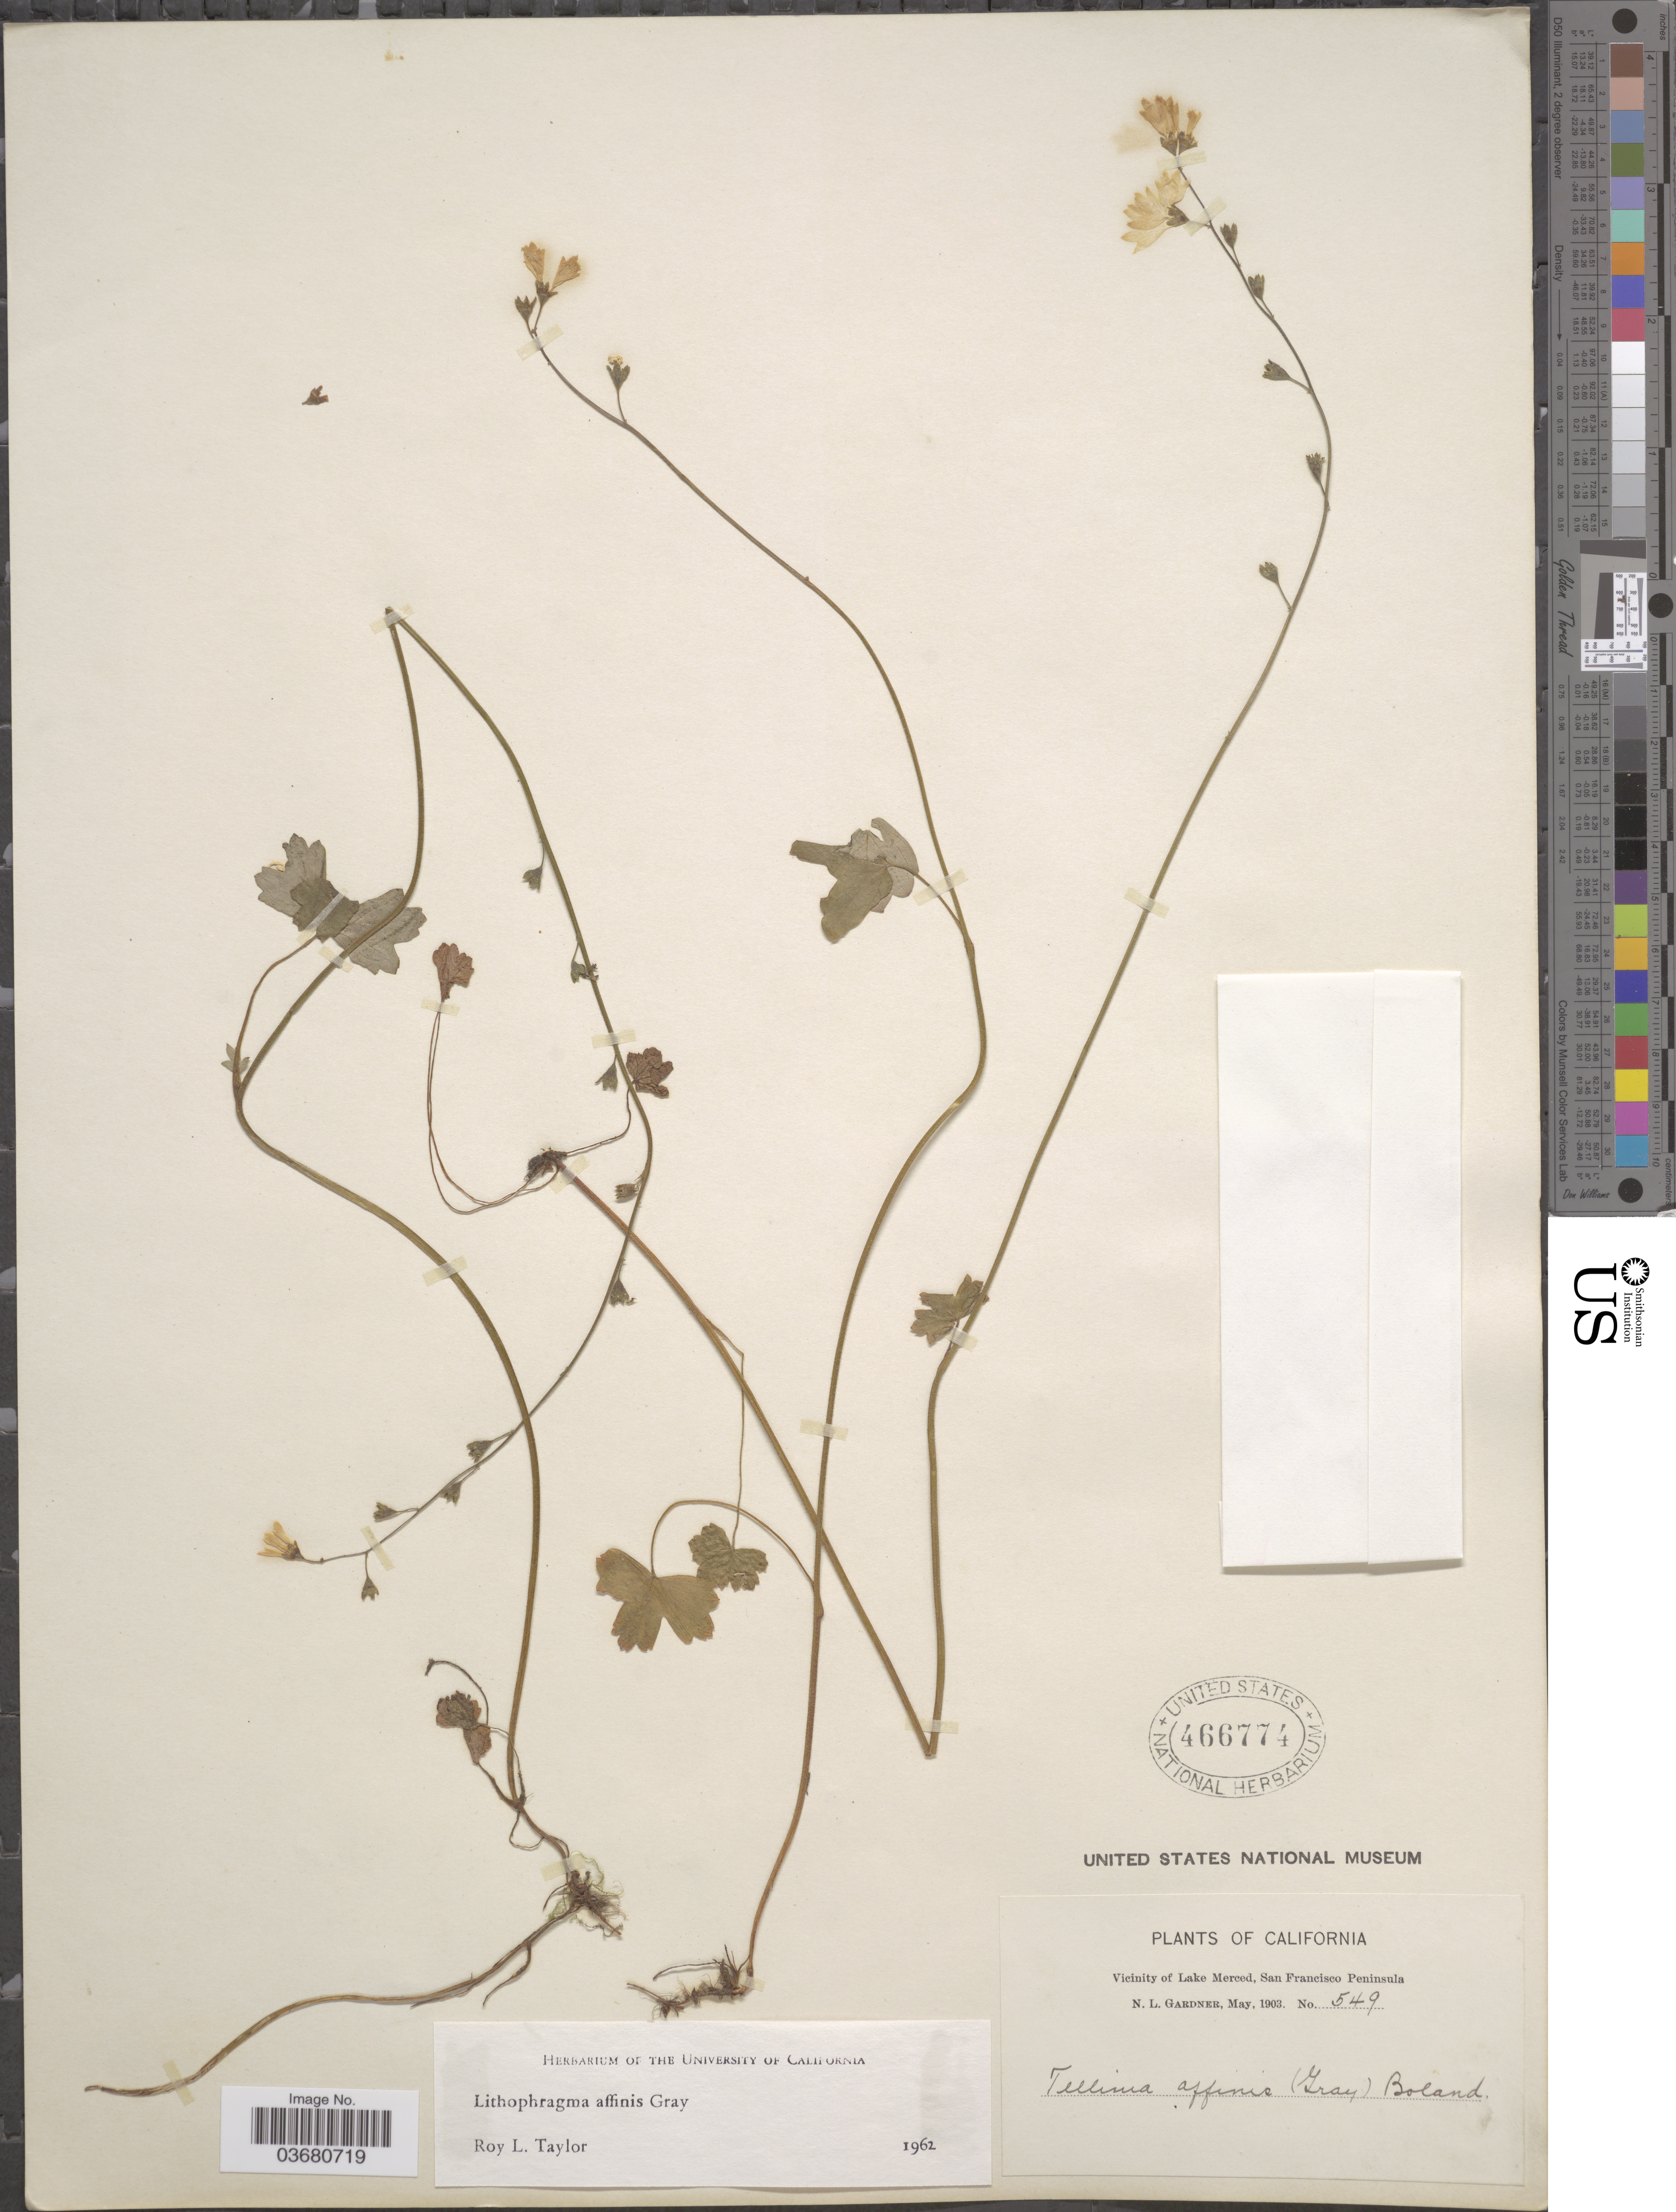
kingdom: Plantae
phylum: Tracheophyta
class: Magnoliopsida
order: Saxifragales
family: Saxifragaceae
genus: Lithophragma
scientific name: Lithophragma affine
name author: A. Gray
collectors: N. Gardner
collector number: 549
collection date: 1903-05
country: United States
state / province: California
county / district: San Francisco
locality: Vicinity of Lake Merced, San Francisco Peninsula.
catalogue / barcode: US 466774